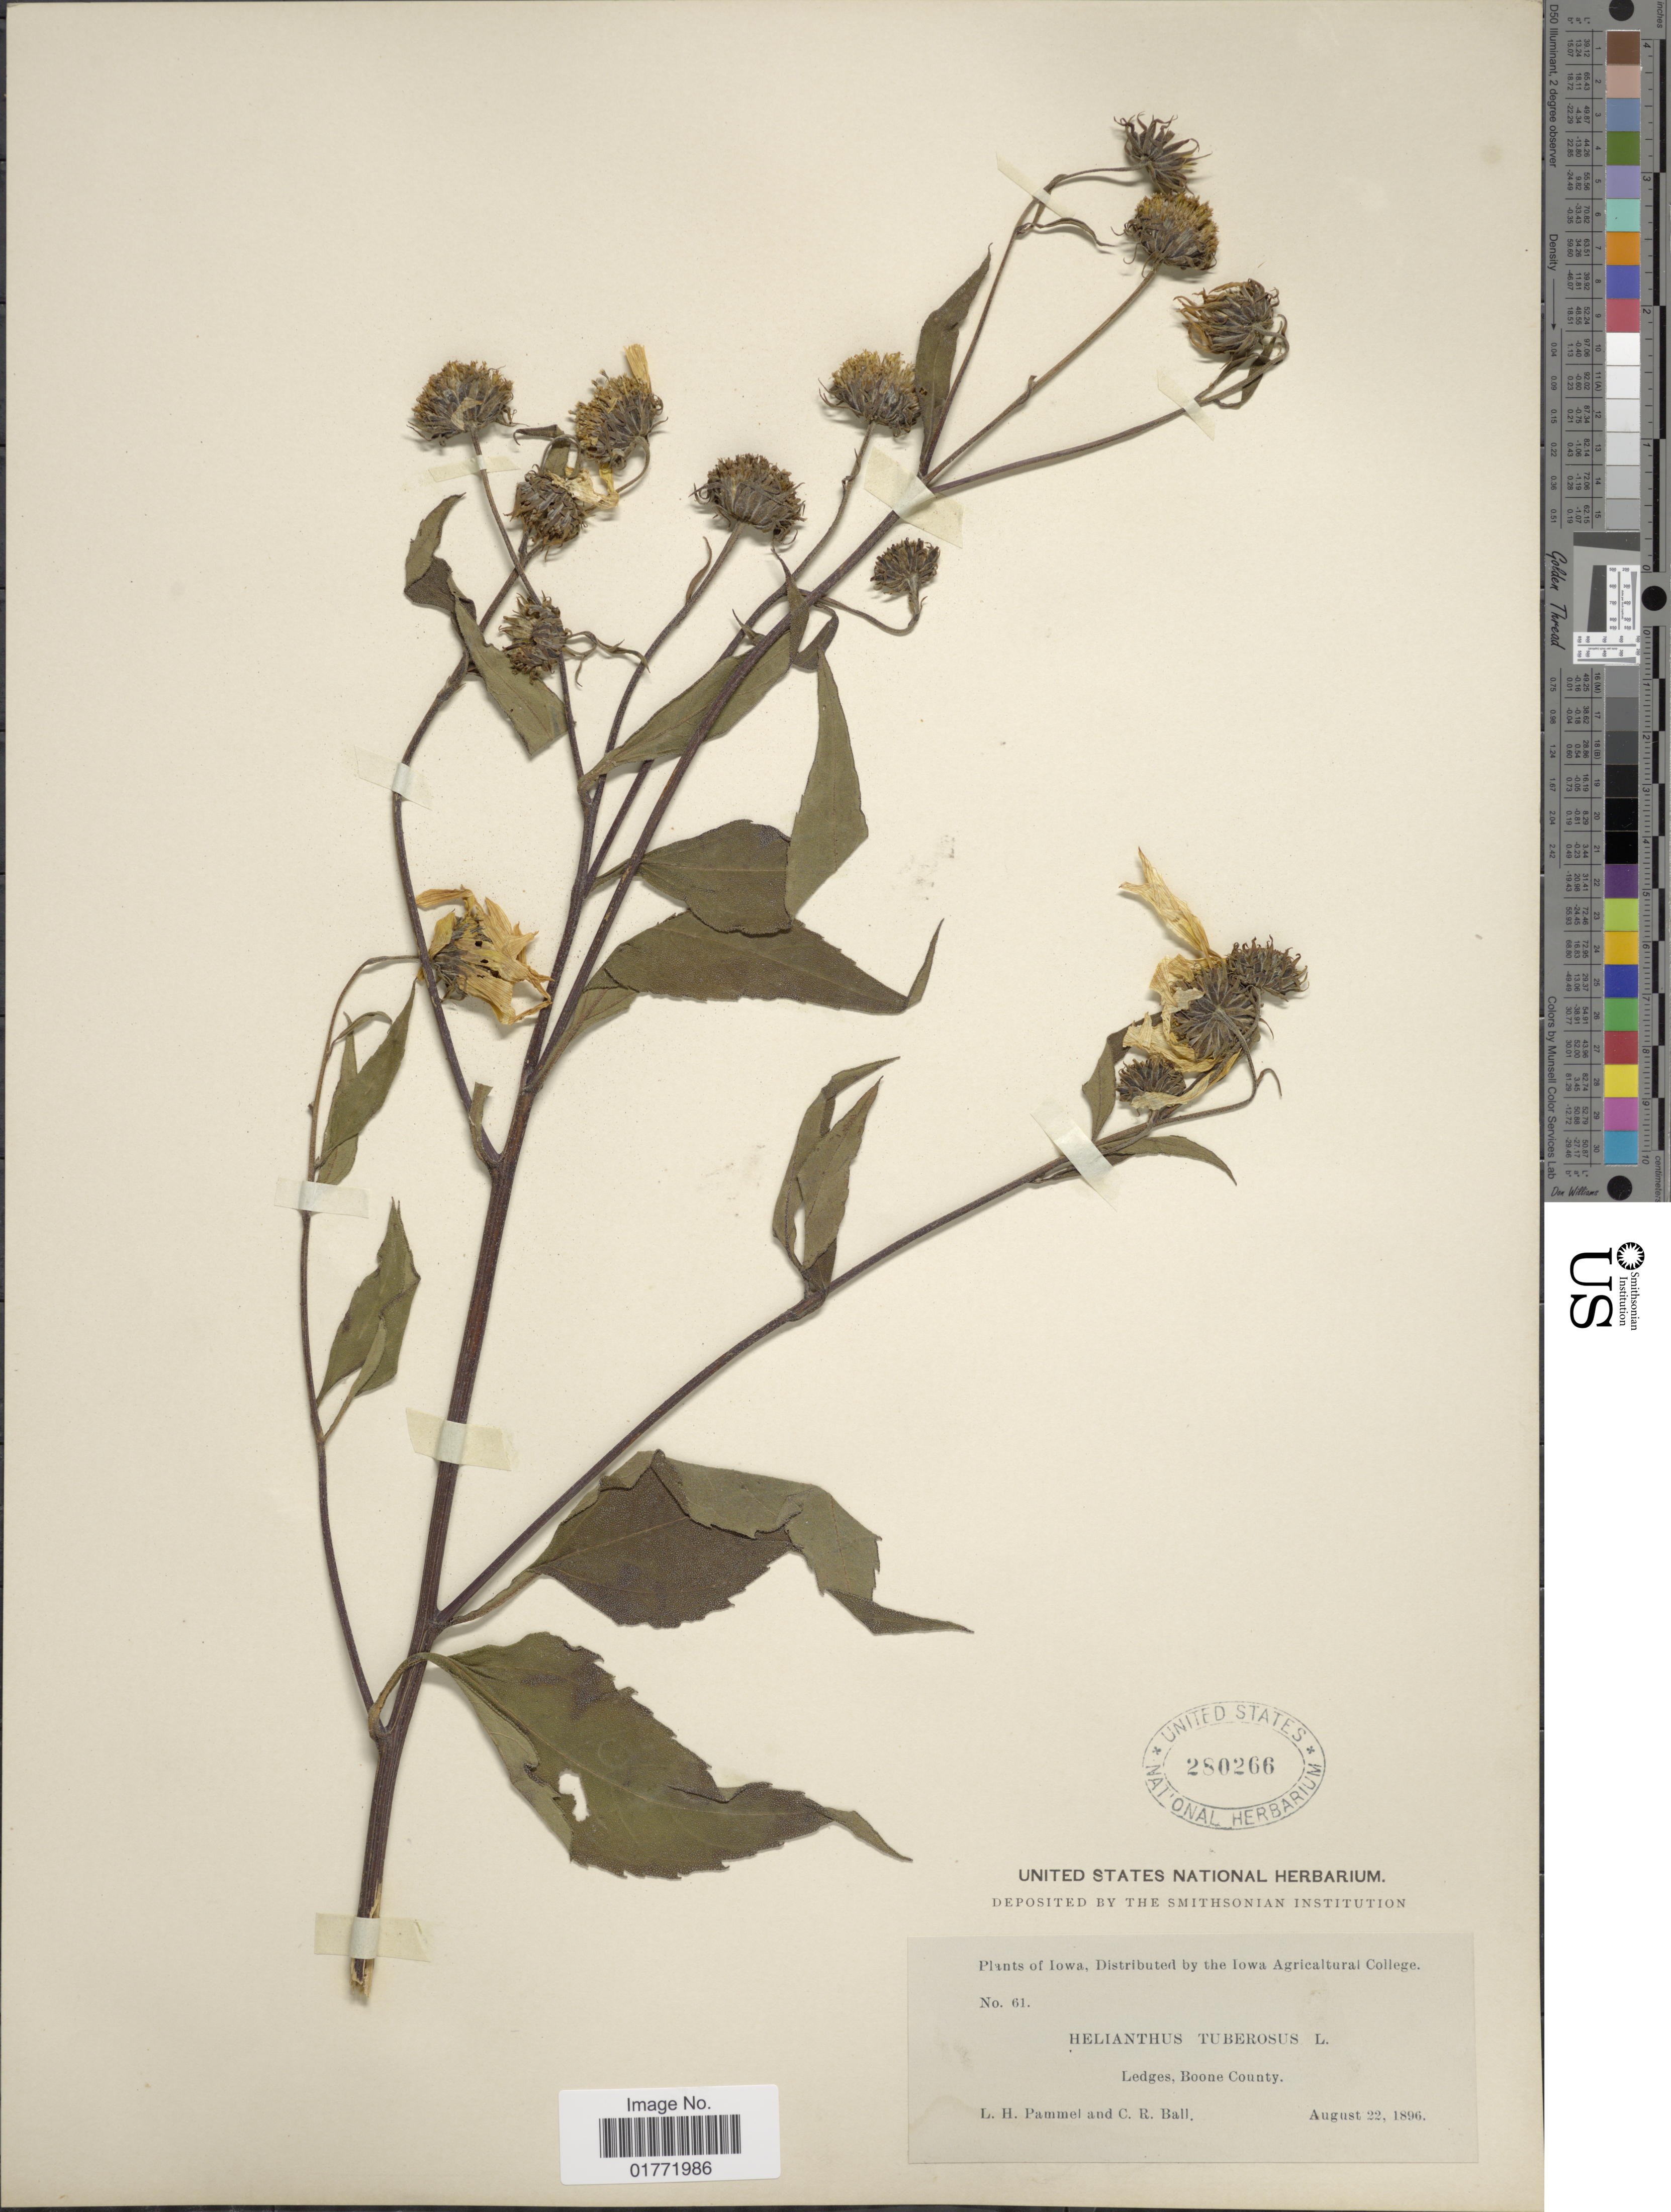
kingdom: Plantae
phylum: Tracheophyta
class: Magnoliopsida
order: Asterales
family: Asteraceae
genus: Helianthus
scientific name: Helianthus tuberosus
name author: L.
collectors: L. Pammel & C. R. Ball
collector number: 61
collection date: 1896-08-22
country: United States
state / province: Iowa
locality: Iowa, Ledges, Boone County.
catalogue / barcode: US 280266